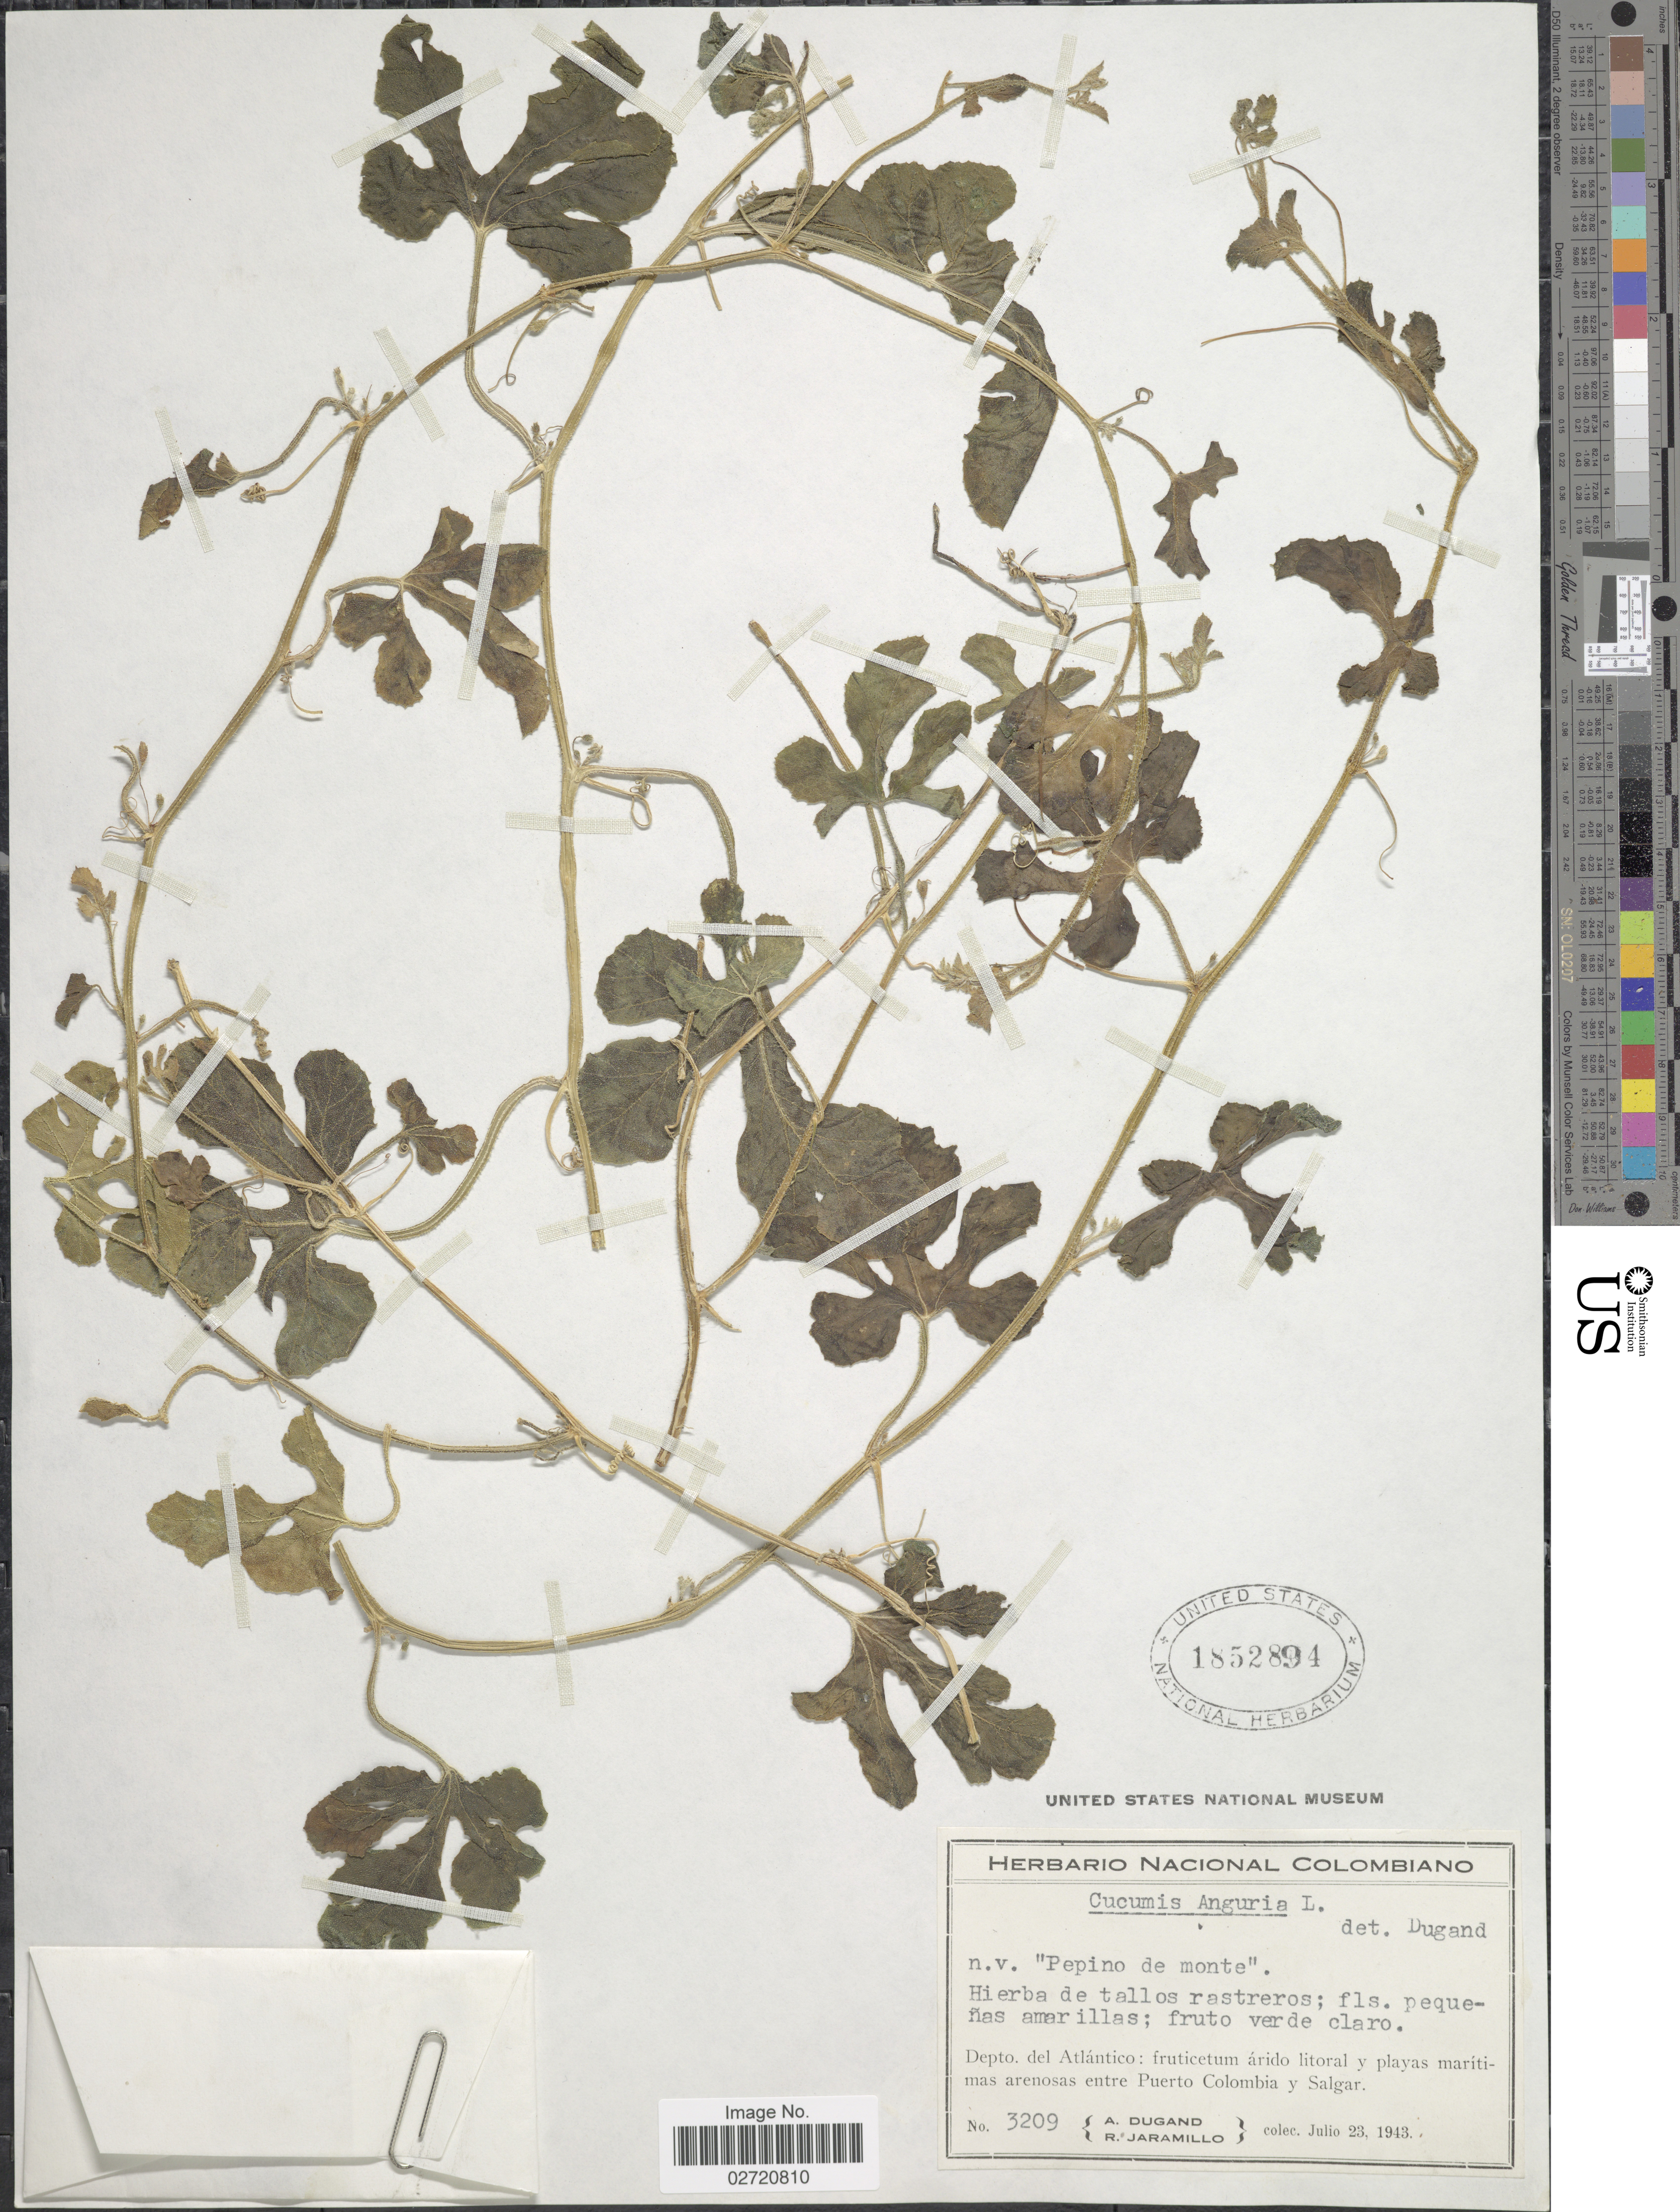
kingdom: Plantae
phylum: Tracheophyta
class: Magnoliopsida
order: Cucurbitales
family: Cucurbitaceae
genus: Cucumis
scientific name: Cucumis anguria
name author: L.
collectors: A. Dugand & R. Jaramillo M.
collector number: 3209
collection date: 1943-07-23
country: Colombia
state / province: Atlántico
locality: Depto. del Atlantico: fruticetum arido litoral y playas maritimas arenosas entre Puerto Colombia y Salgar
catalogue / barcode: US 1852894